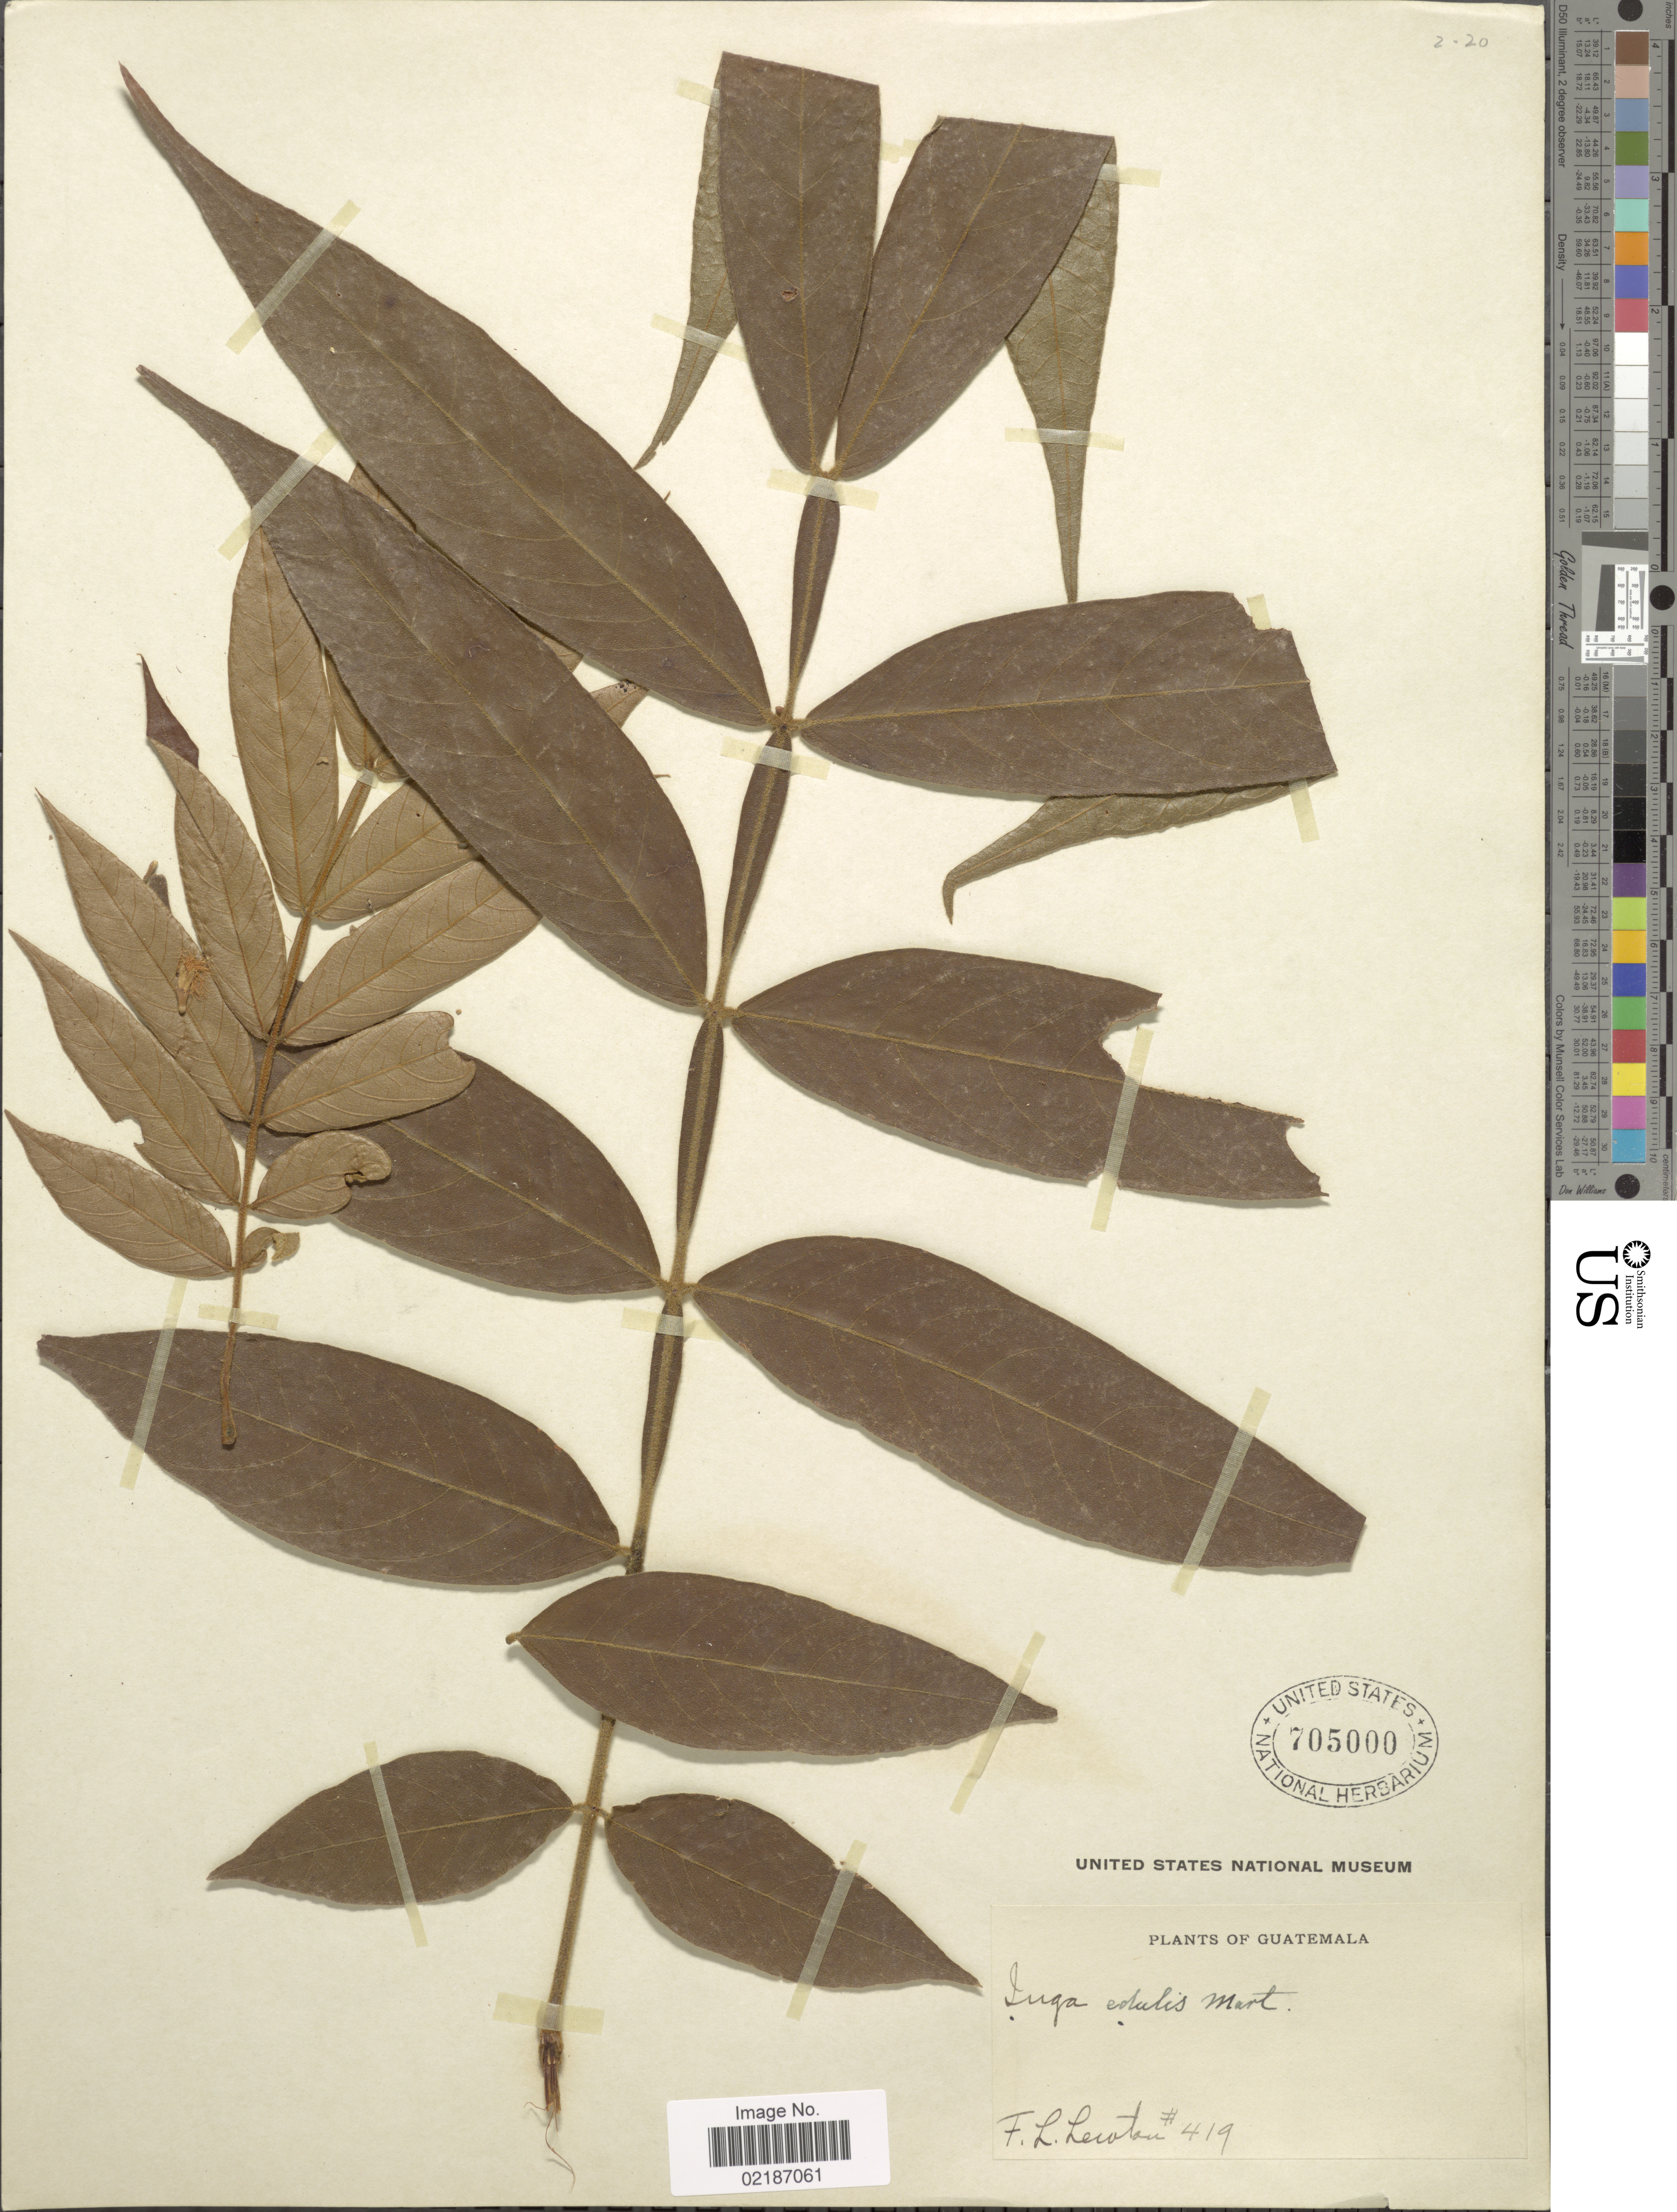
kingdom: Plantae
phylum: Tracheophyta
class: Magnoliopsida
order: Fabales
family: Fabaceae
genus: Inga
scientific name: Inga sp.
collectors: F. L. Lewton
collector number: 419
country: Guatemala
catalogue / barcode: US 705000